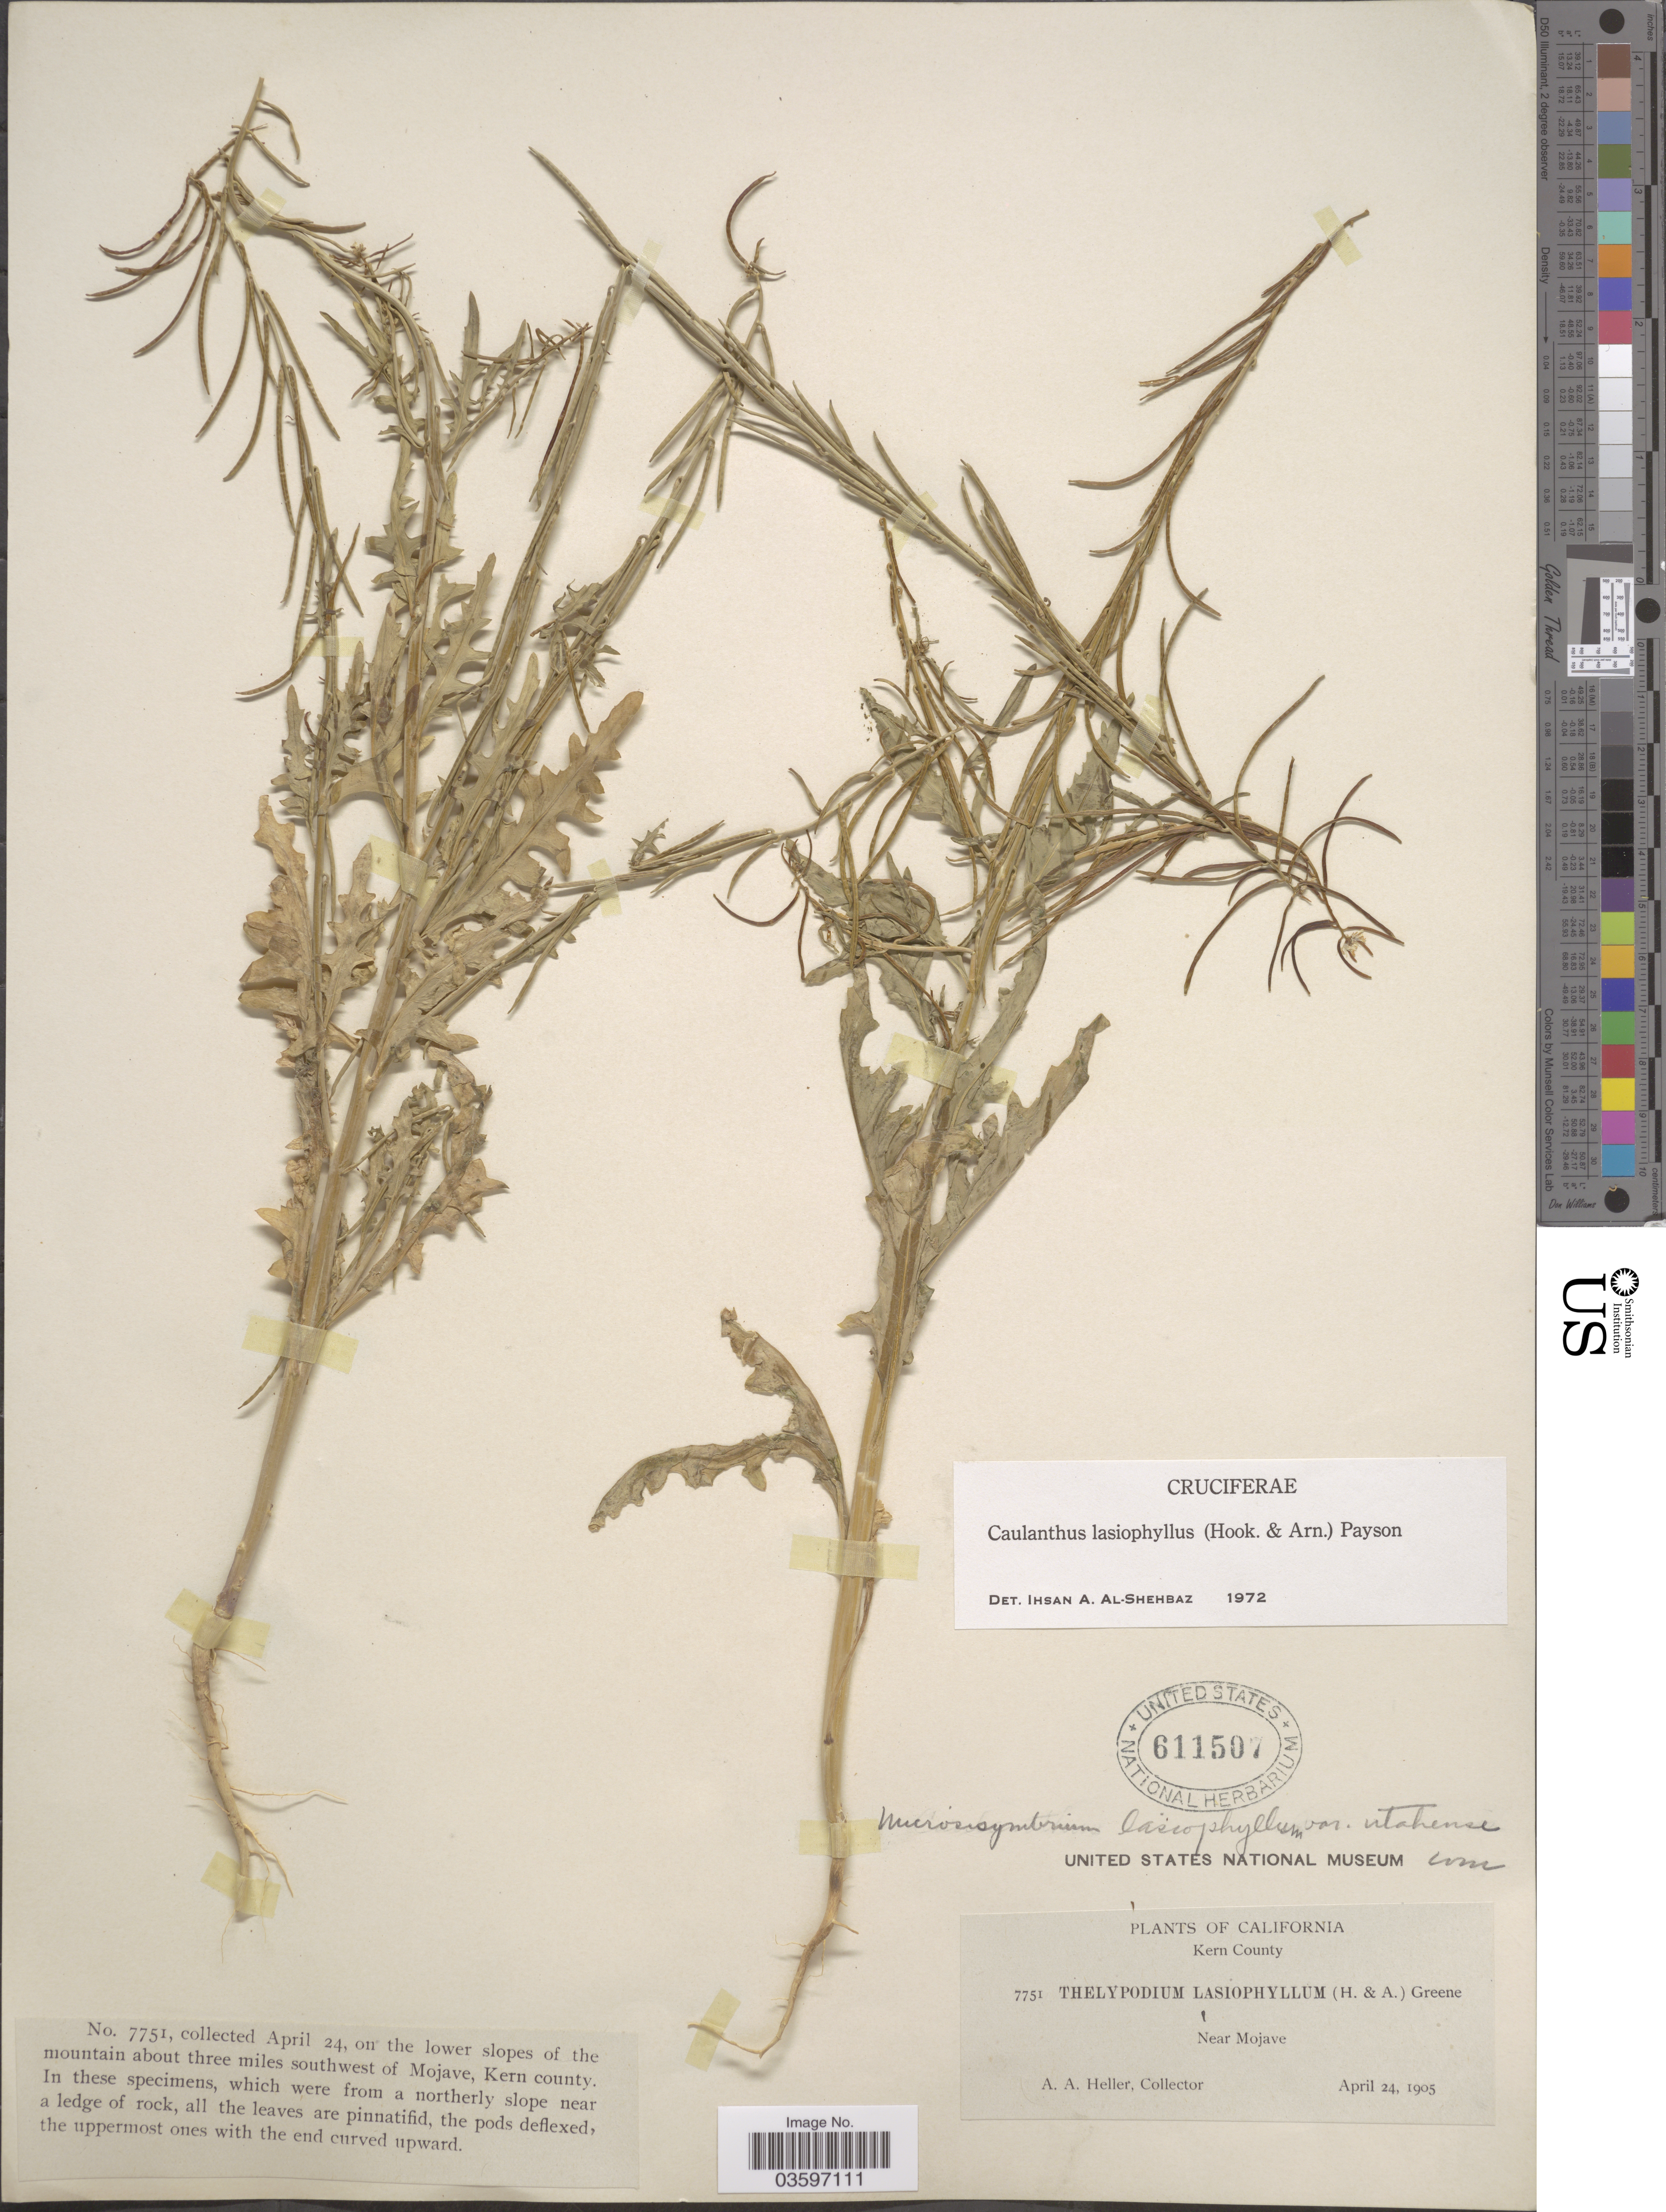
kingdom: Plantae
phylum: Tracheophyta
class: Magnoliopsida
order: Brassicales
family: Brassicaceae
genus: Caulanthus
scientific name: Caulanthus lasiophyllus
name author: (Hook. & Arn.) Payson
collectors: A. A. Heller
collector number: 7751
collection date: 1905-04-24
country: United States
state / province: California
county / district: Kern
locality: On the lower slopes of the mountain about three miles southwest of Mojave, Kern County.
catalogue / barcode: US 611507